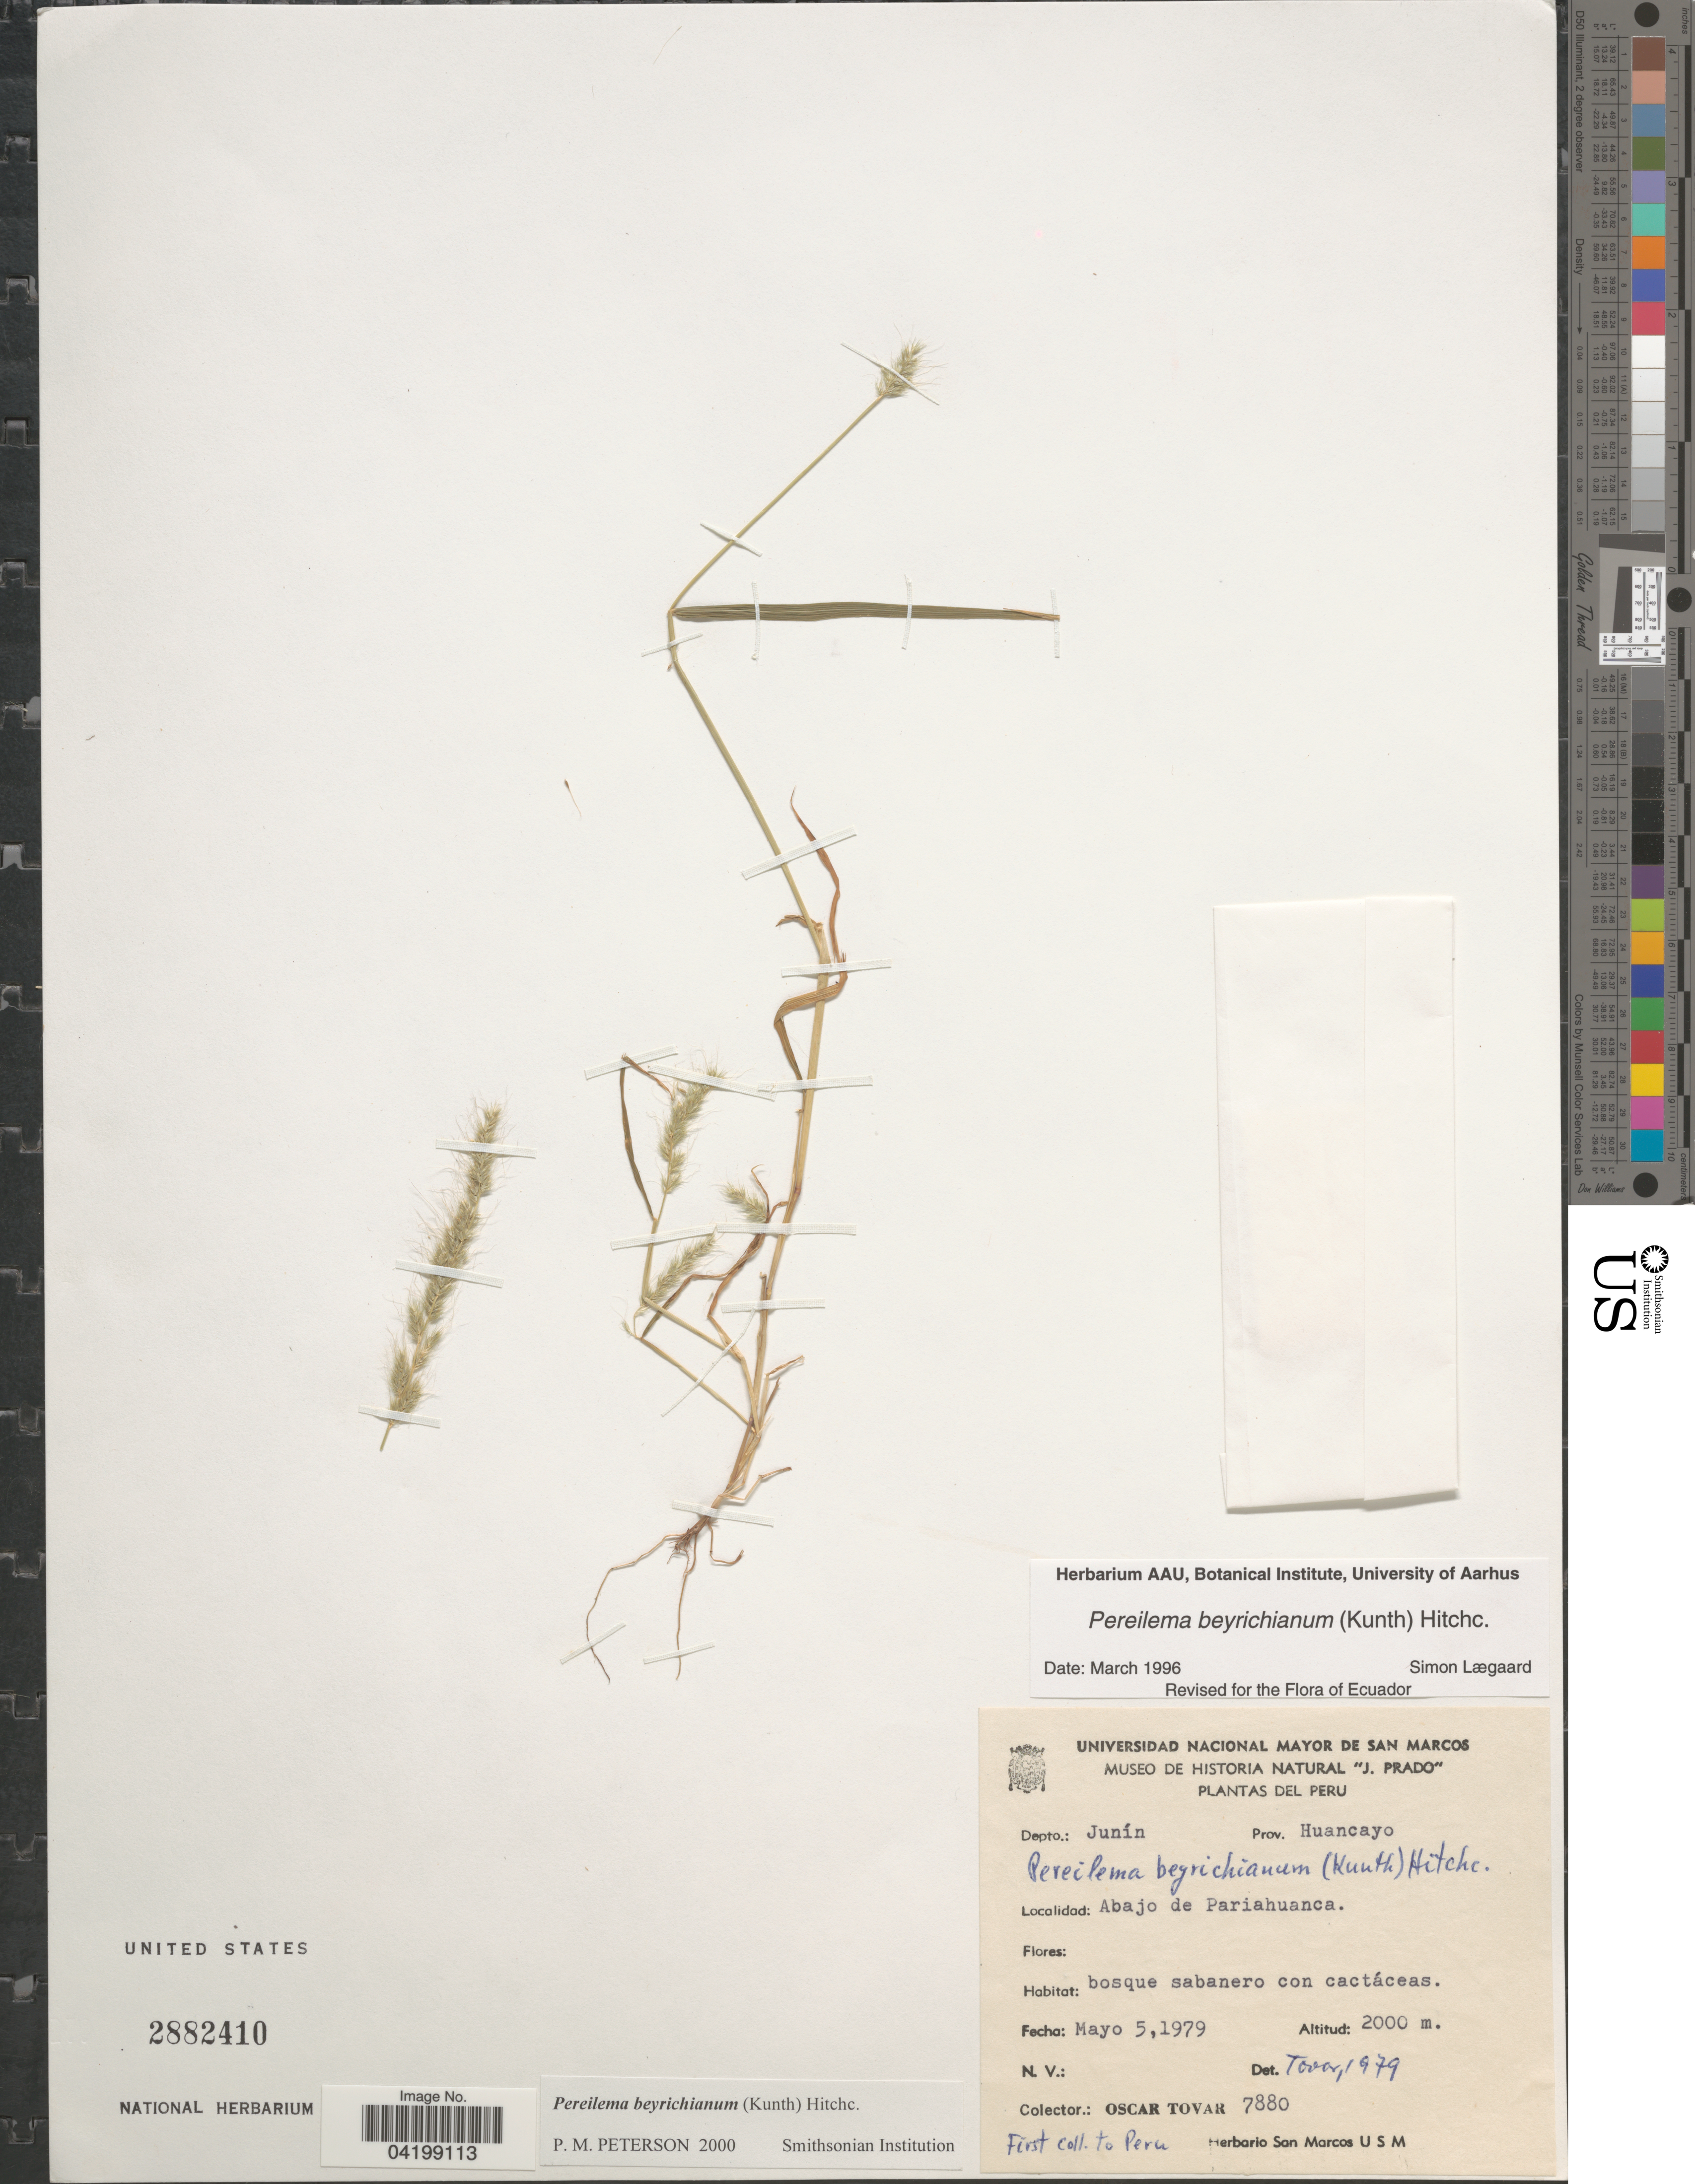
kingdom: Plantae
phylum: Tracheophyta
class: Liliopsida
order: Poales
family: Poaceae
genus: Pereilema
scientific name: Pereilema brasilianum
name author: Trin.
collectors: Ó. Tovar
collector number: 7880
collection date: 1979-05-05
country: Peru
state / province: Junín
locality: Depto.: Junín. Prov. Huancayo. Abajo de Pariahuanca.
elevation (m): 2000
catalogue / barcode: US 2882410